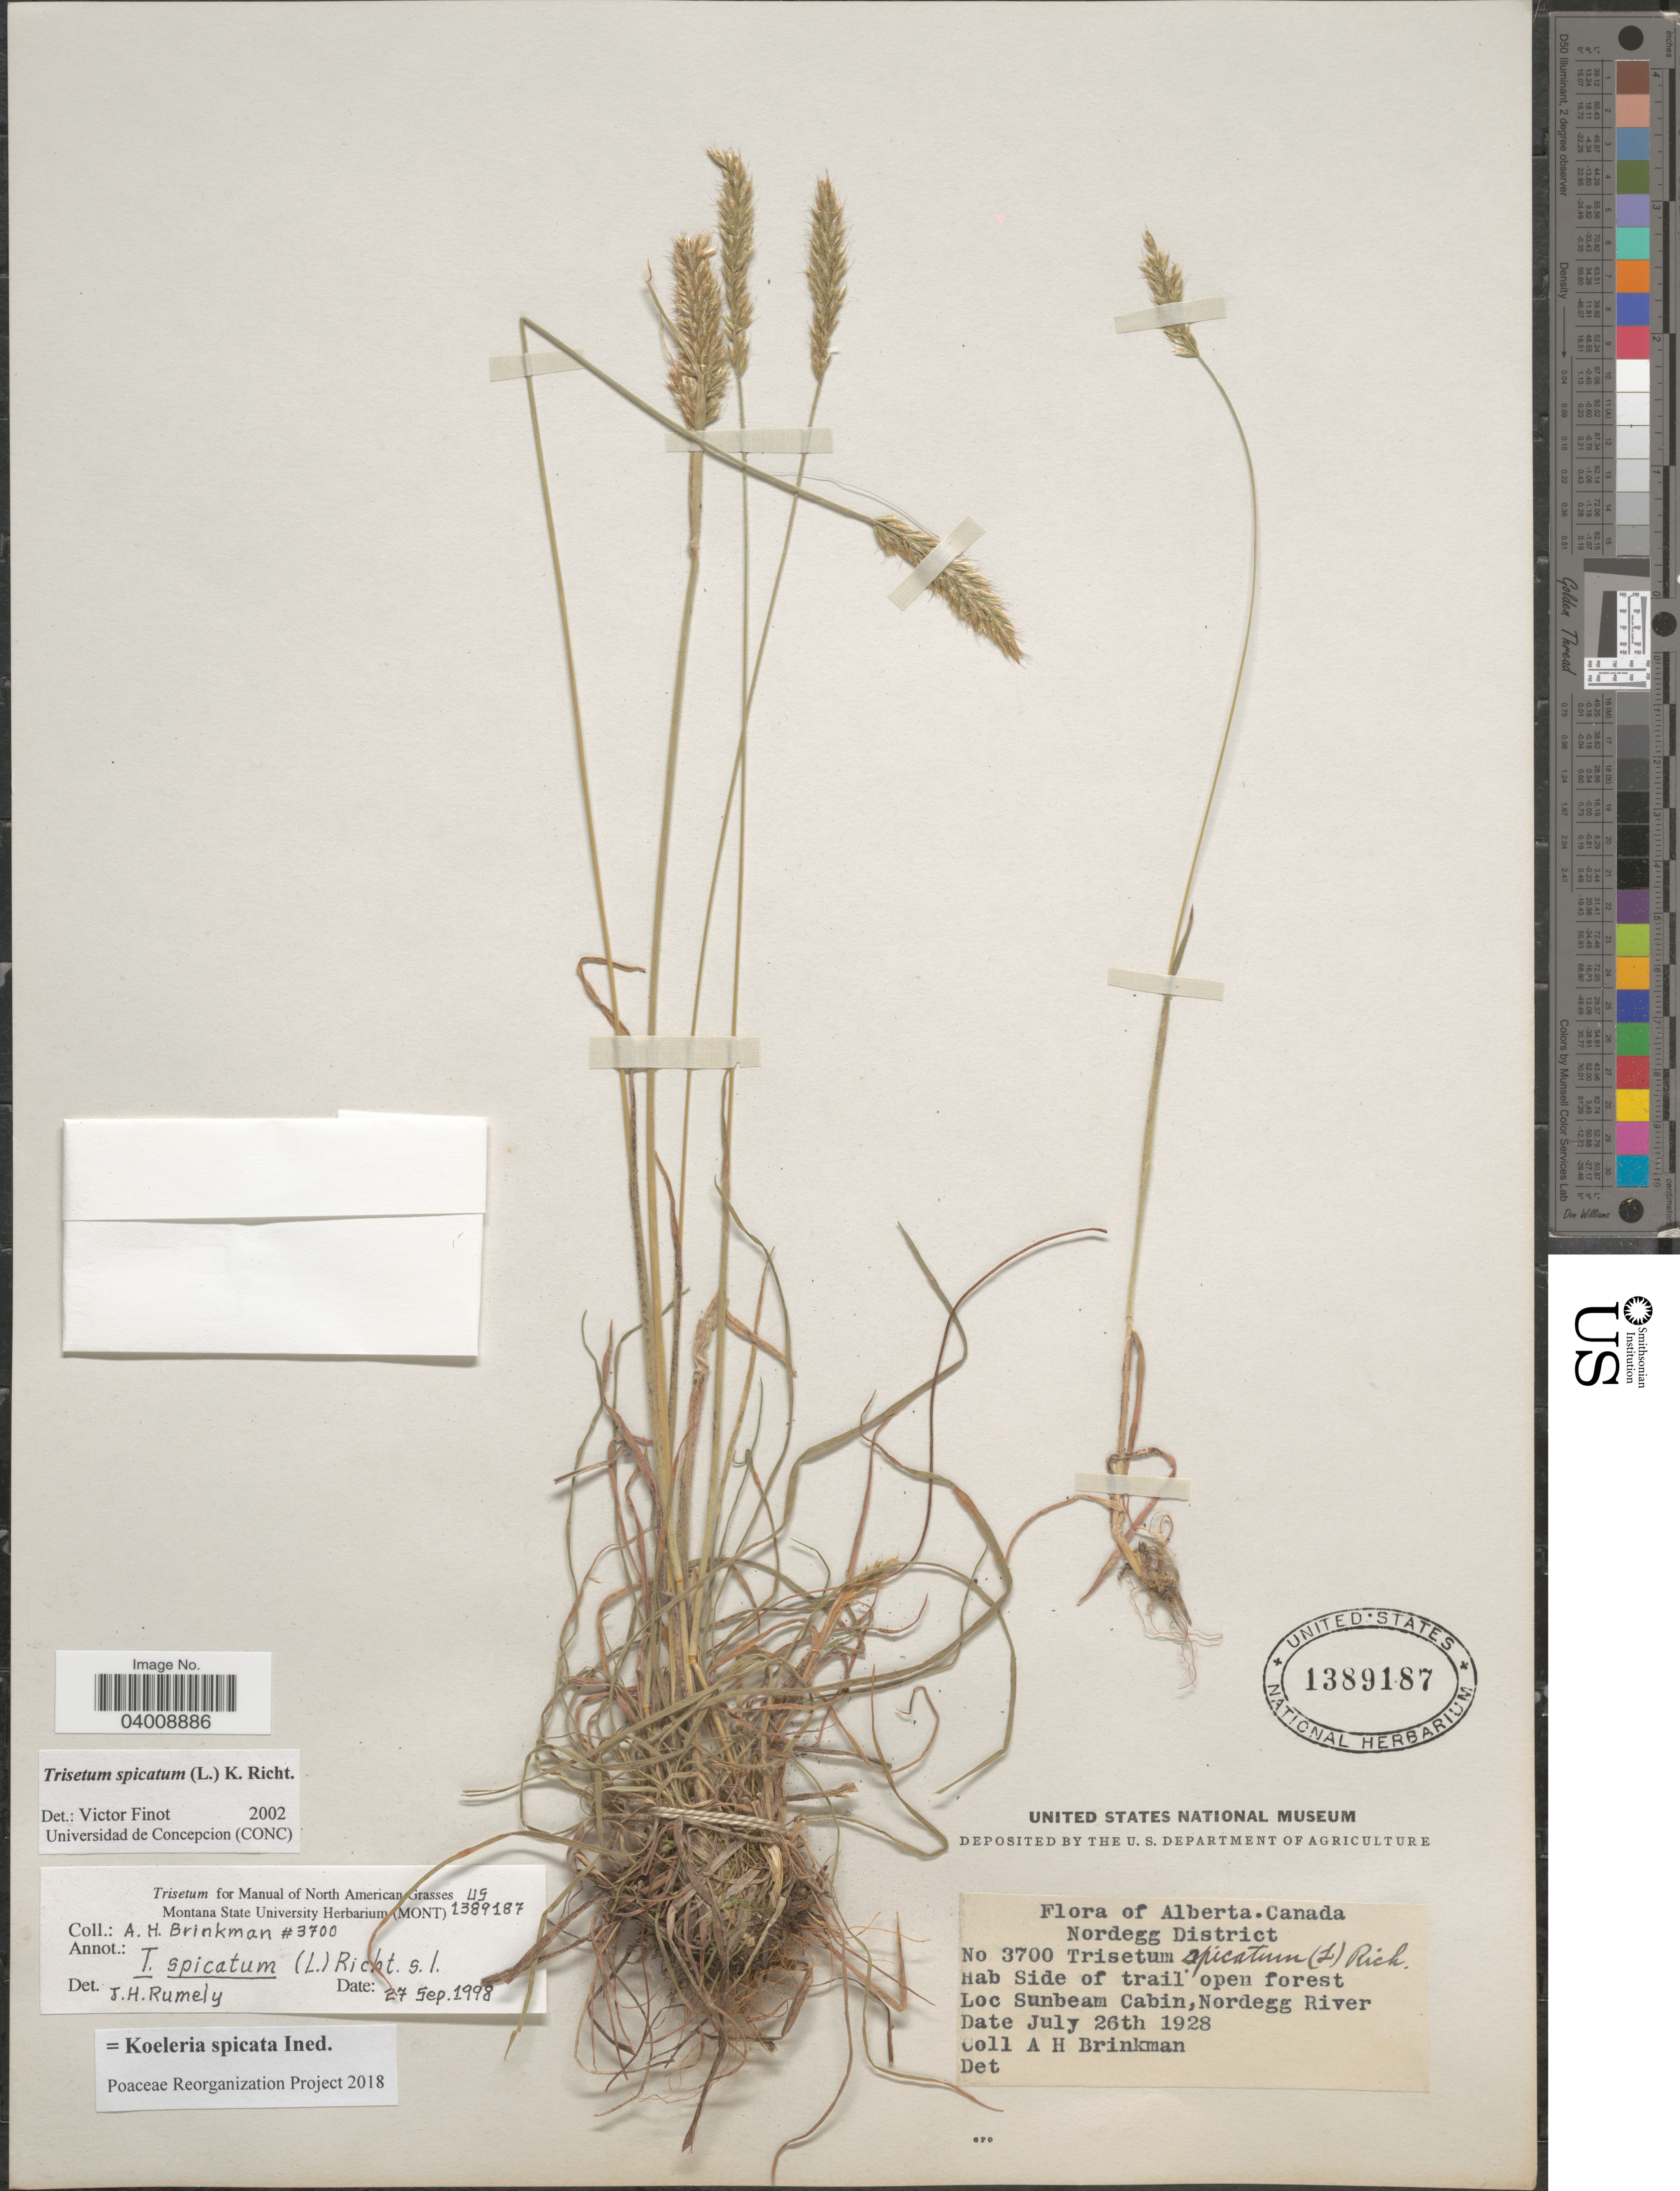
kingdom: Plantae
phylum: Tracheophyta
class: Liliopsida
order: Poales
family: Poaceae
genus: Koeleria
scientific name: Koeleria spicata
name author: (L.) Barberá et al.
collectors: A. Brinkman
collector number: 3700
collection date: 1928-07-26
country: Canada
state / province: Alberta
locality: Nordegg District. Sunbeam Cabin, Nordegg River.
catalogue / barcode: US 1389187